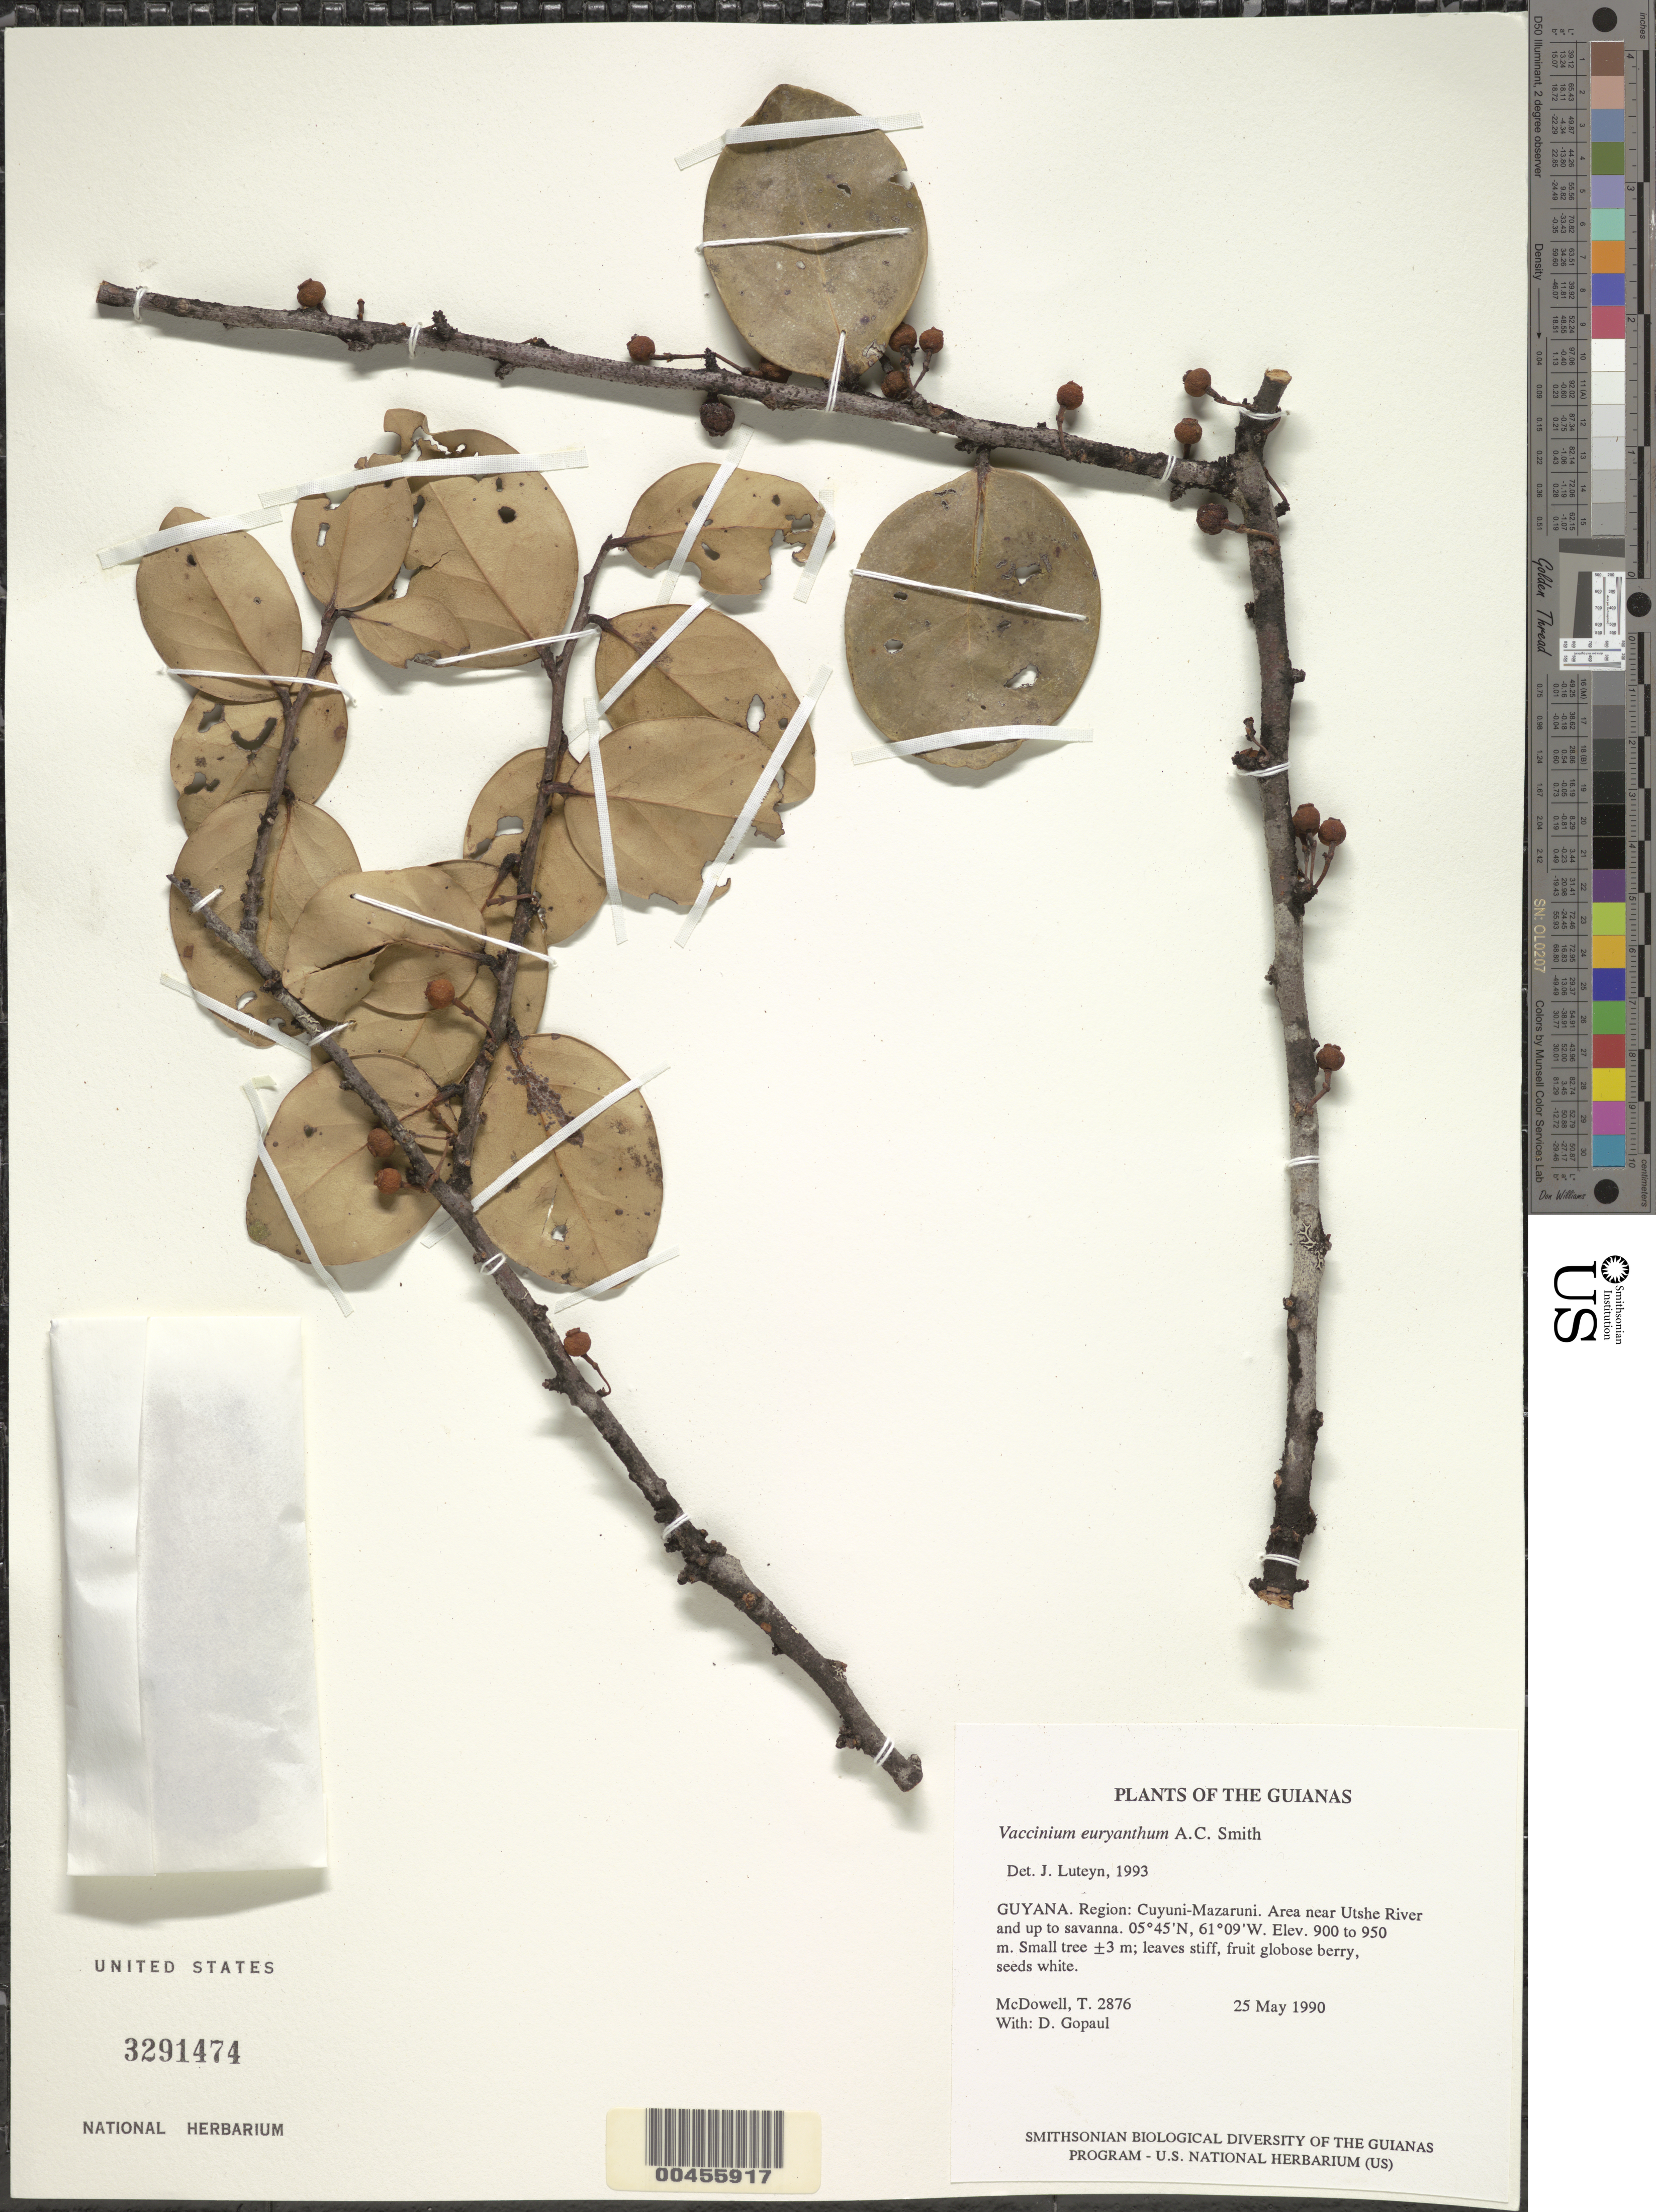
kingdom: Plantae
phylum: Tracheophyta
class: Magnoliopsida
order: Ericales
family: Ericaceae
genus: Vaccinium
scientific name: Vaccinium euryanthum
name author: A.C. Sm.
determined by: Luteyn, J. L.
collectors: T. McDowell & D. Gopaul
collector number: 2876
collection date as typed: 25 May 1990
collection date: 1990-05-25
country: Guyana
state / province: Cuyuni-Mazaruni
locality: Utshi River area, along trail leading to Venezuela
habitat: Sandy banks and near river, hillside forest, and hilltop sand savanna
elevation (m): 900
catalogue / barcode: US 3291474